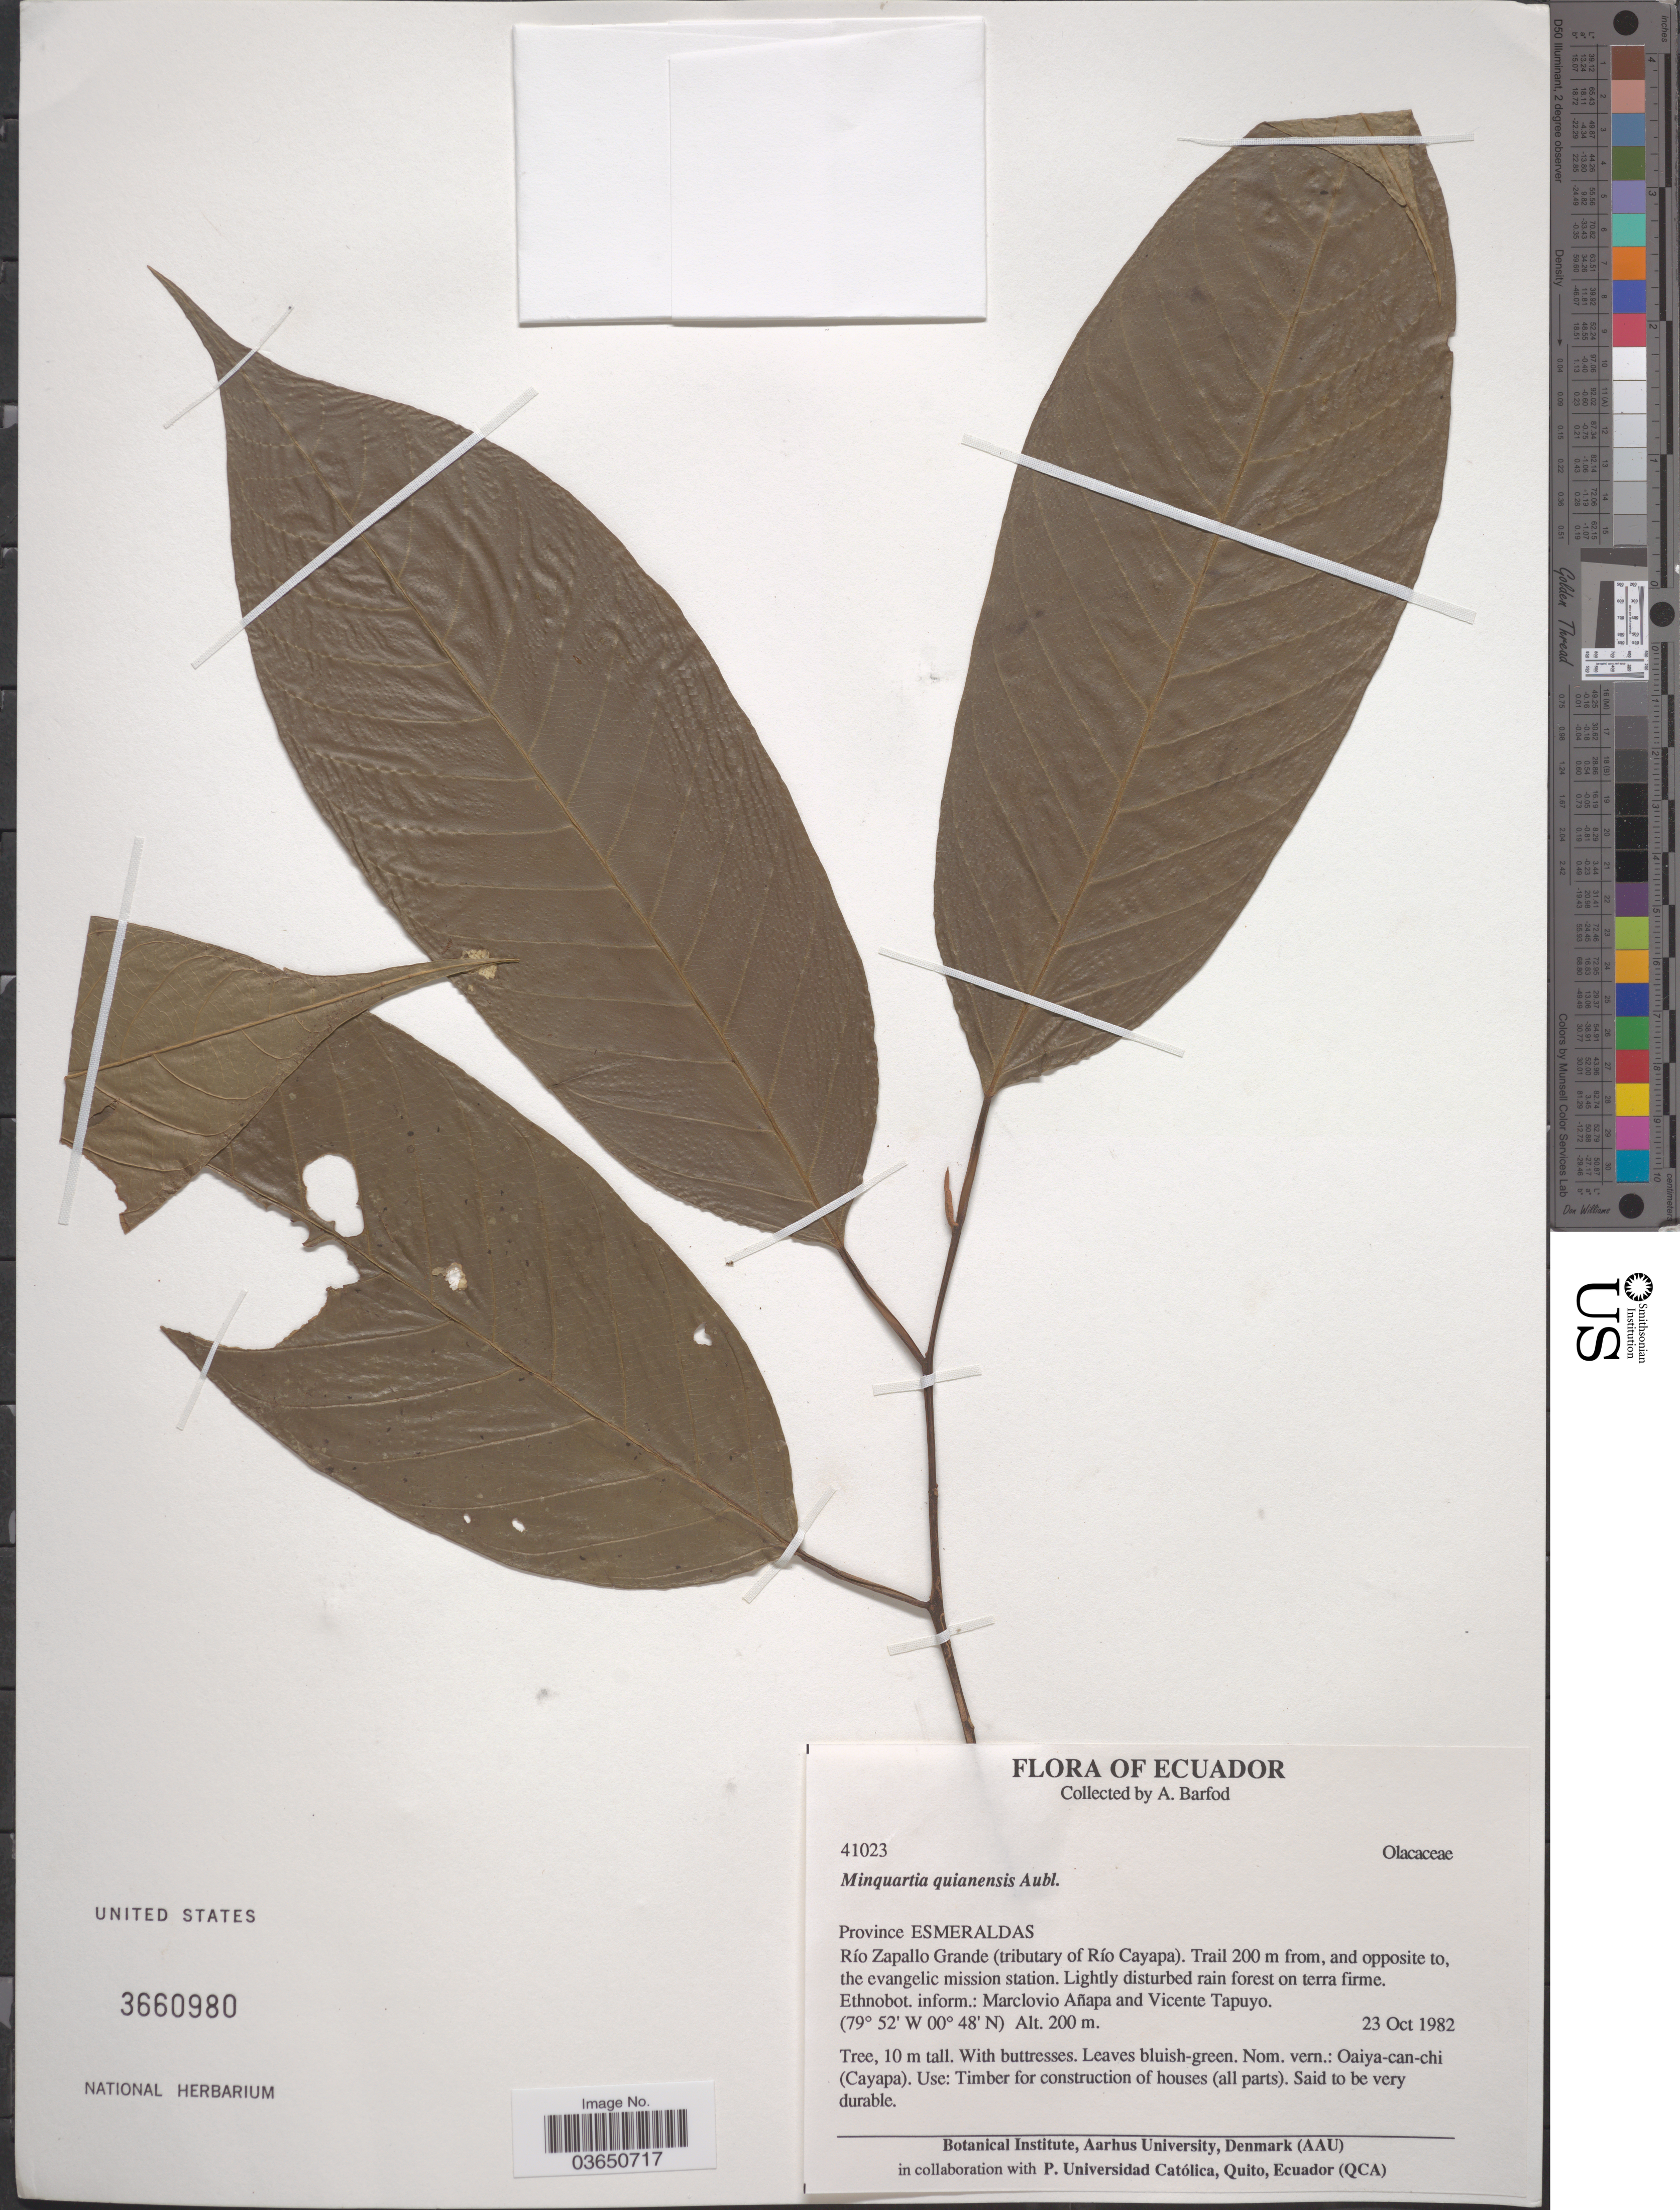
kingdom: Plantae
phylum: Tracheophyta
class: Magnoliopsida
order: Santalales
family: Coulaceae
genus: Minquartia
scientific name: Minquartia guianensis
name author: Aubl.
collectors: A. Barfod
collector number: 41023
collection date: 1982-10-23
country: Ecuador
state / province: Esmeraldas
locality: Río Zapallo Grande (tributary of Río Cayapa). Trail 200 m from, and opposite to, the evangelic mission station.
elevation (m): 200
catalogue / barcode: US 3660980